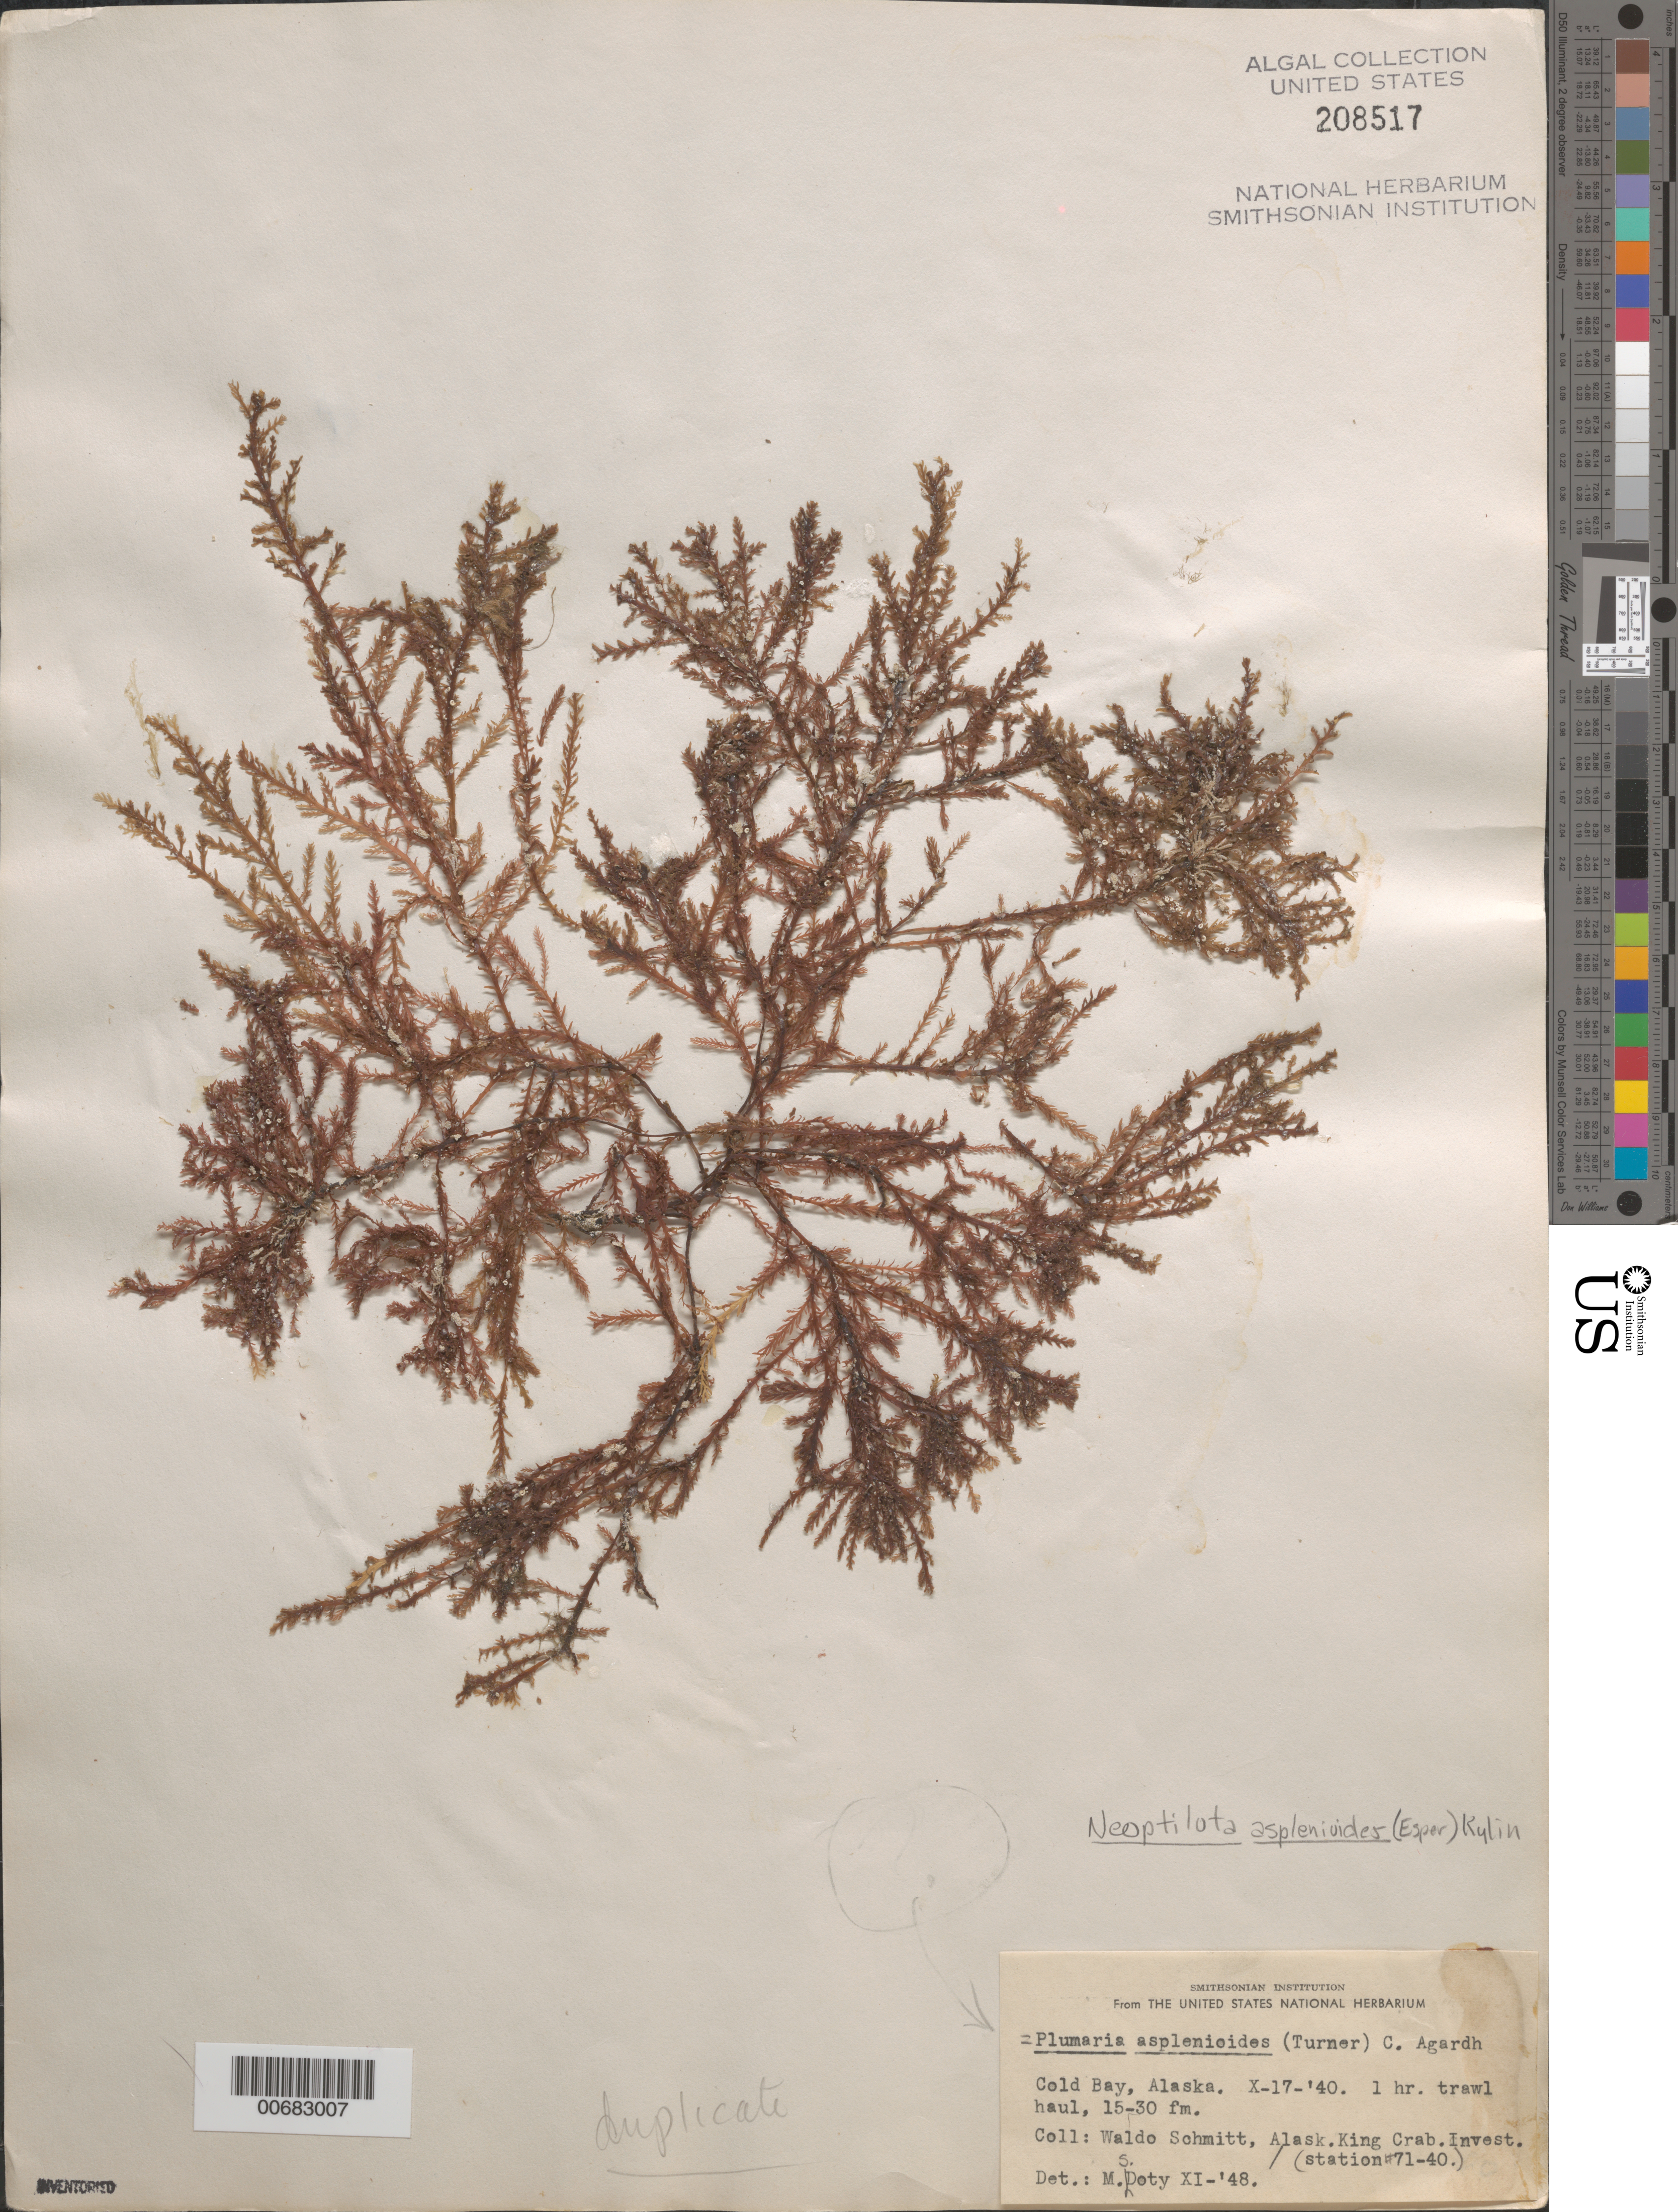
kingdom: Plantae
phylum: Rhodophyta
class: Florideophyceae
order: Ceramiales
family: Wrangeliaceae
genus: Ptilota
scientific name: Ptilota asplenioides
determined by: Doty, M. S.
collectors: W. L. Schmitt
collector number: Station 71-40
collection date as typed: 17 Oct 1940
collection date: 1940-10-17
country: United States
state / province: Alaska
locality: Cold Bay, Alaskan Peninsula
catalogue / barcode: US 208517